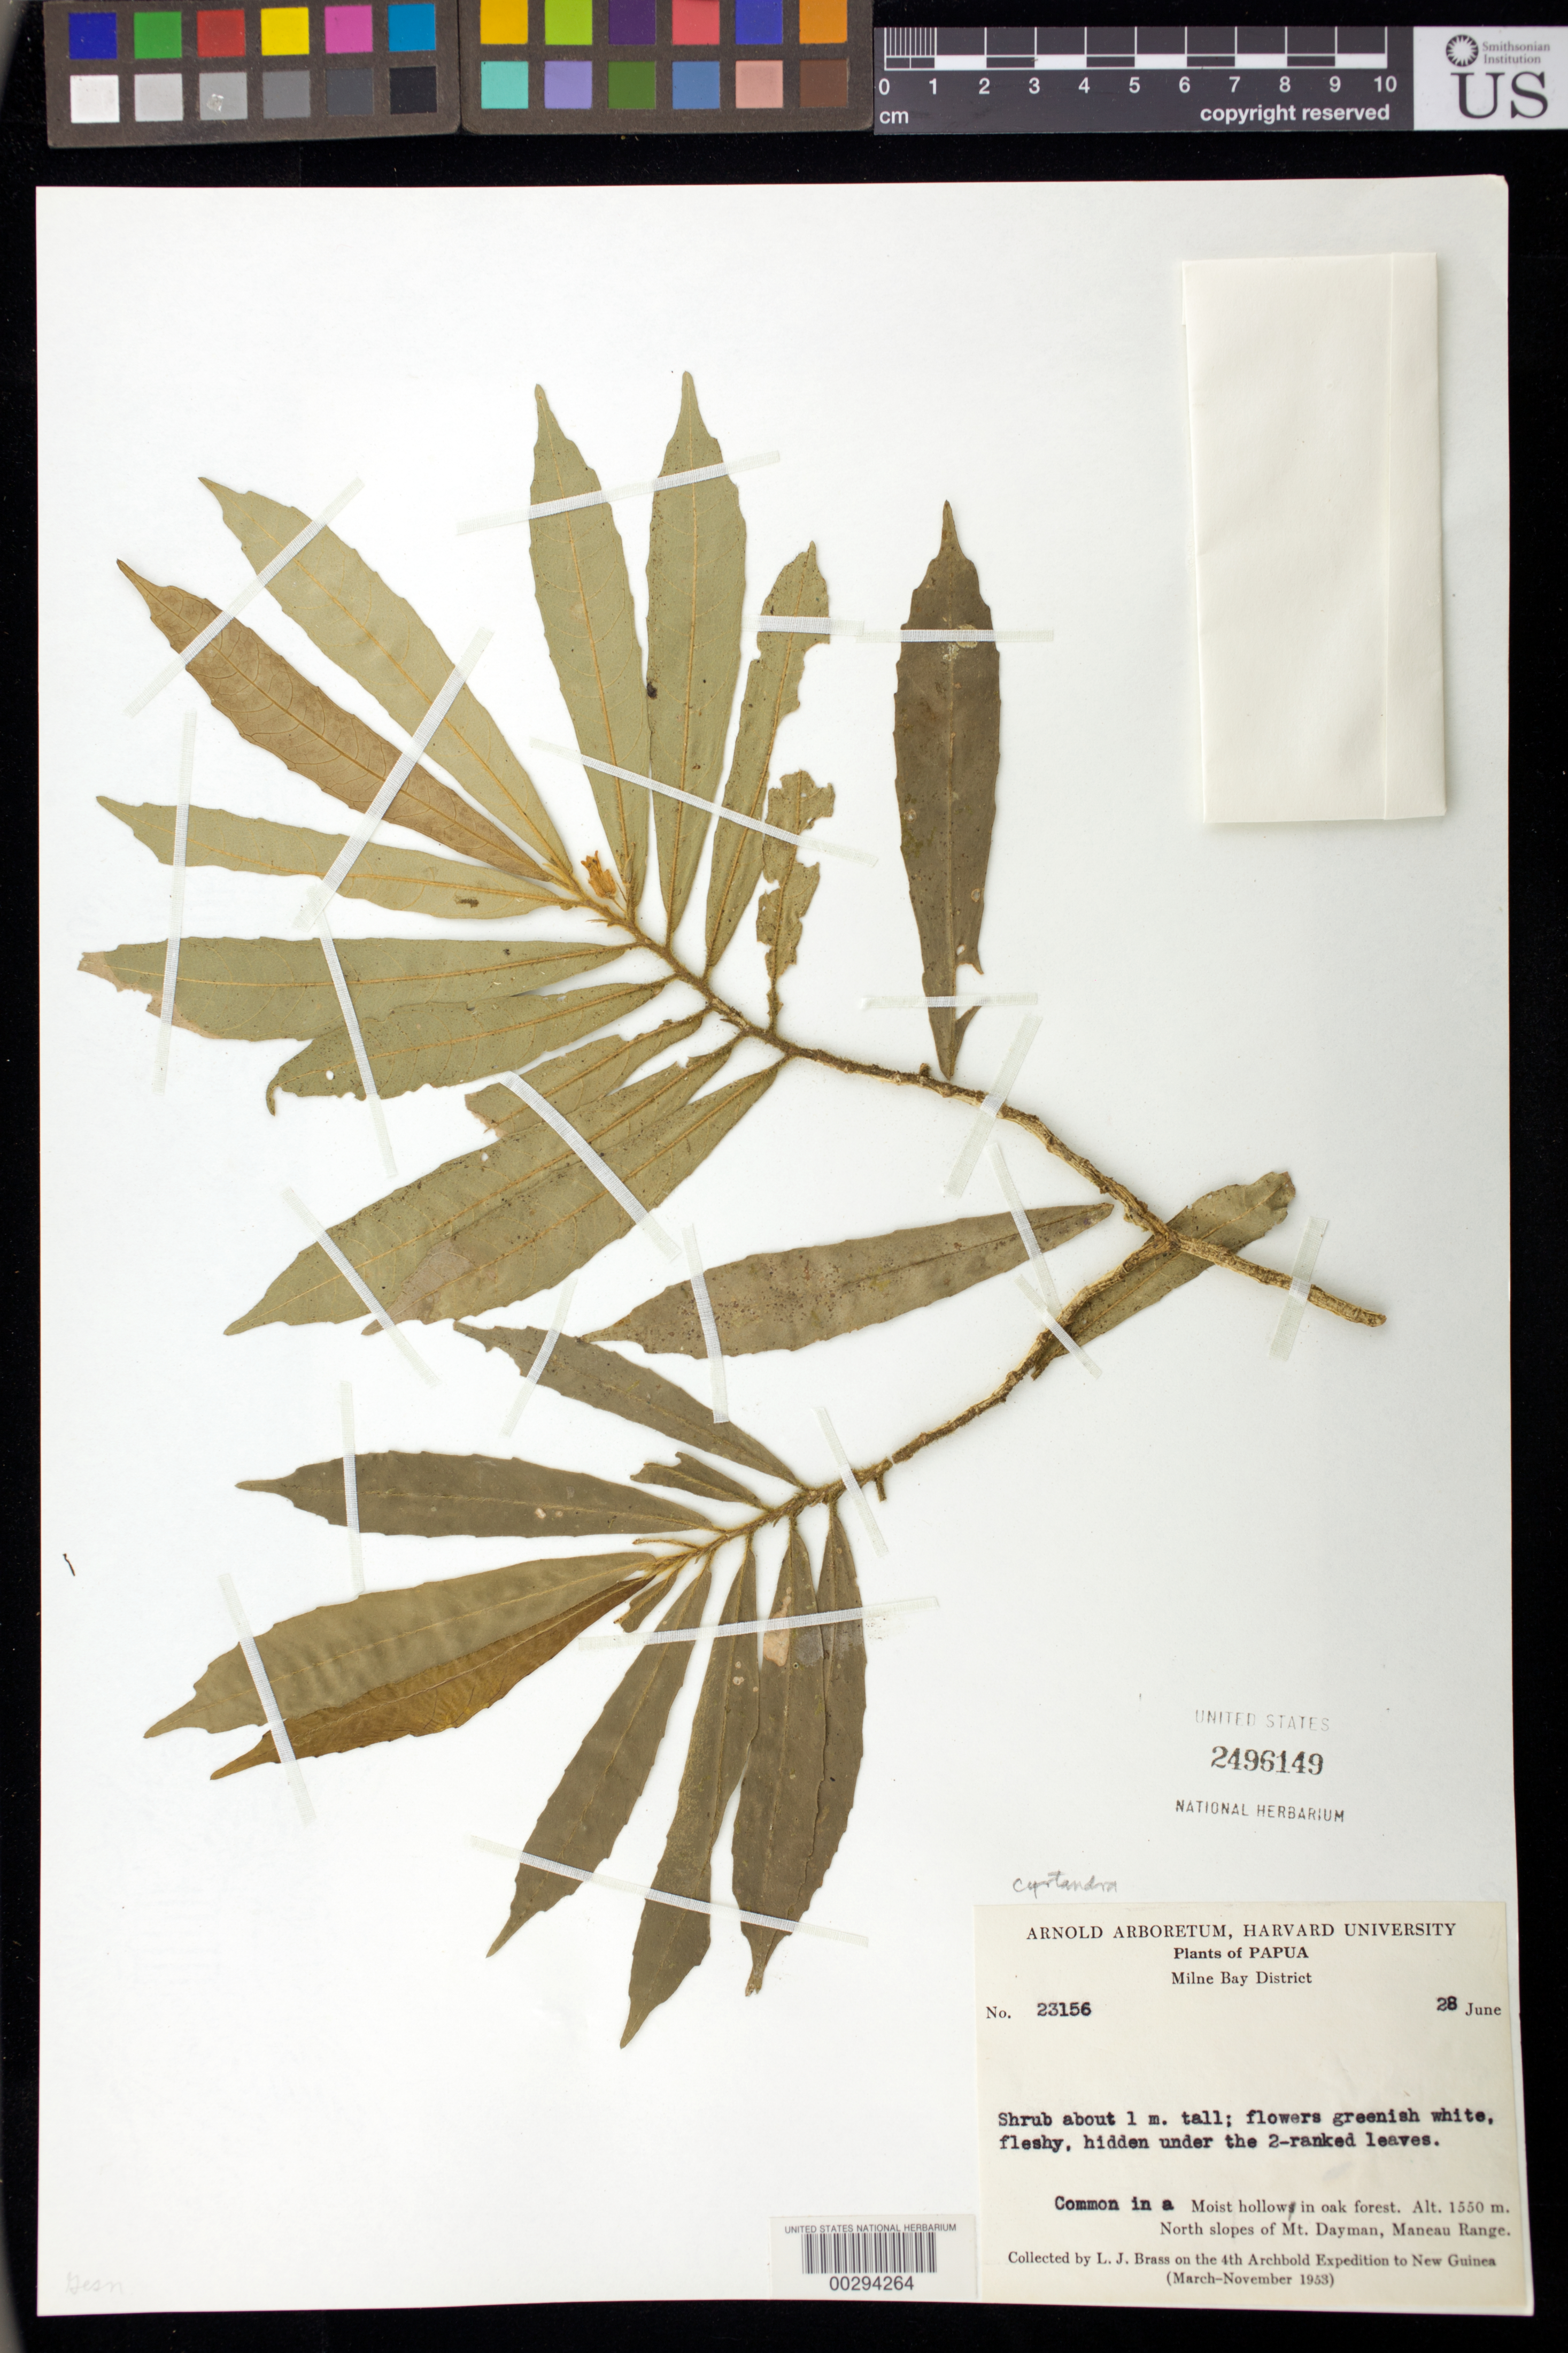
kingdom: Plantae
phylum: Tracheophyta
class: Magnoliopsida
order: Lamiales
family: Gesneriaceae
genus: Cyrtandra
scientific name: Cyrtandra sp.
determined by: Burtt, B. L.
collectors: L. J. Brass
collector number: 23156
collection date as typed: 28 Jun 1953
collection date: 1953-06-28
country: Papua New Guinea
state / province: Milne Bay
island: New Guinea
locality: Milne bay dist, north slopes of mt dayman, maneau range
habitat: Moist hollow in oak forest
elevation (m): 1550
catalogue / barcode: US 2496149